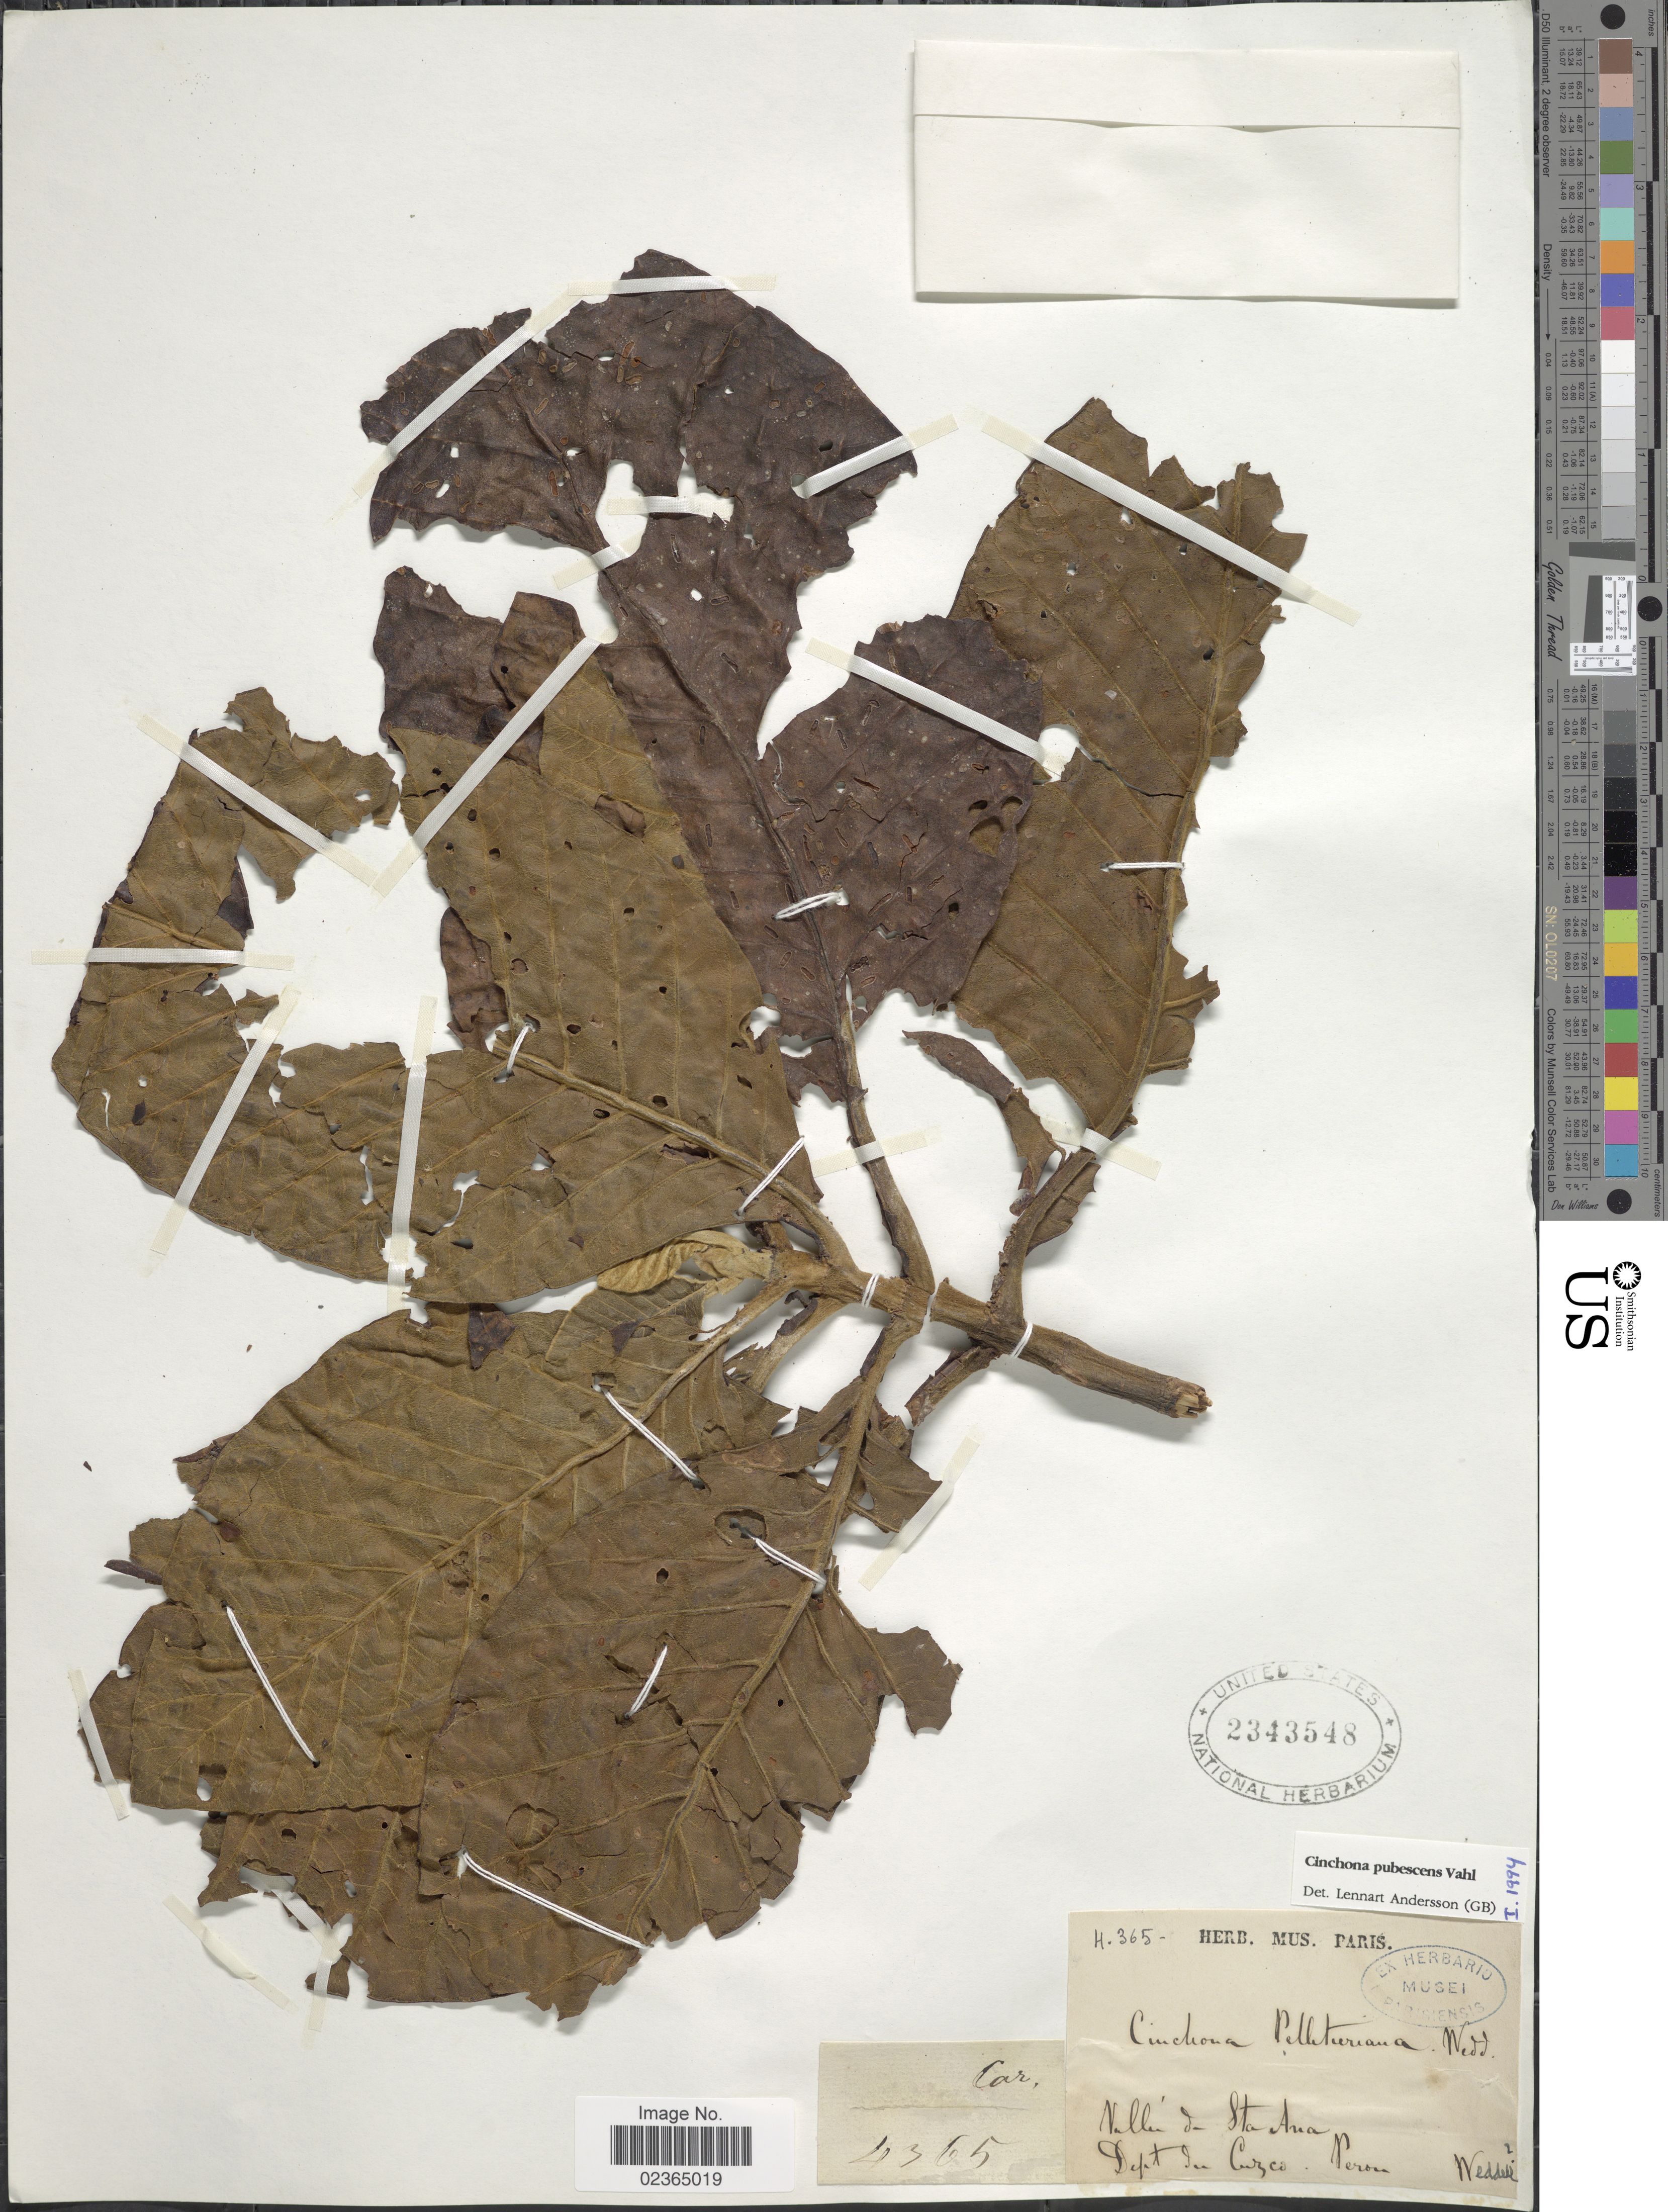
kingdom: Plantae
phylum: Tracheophyta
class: Magnoliopsida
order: Gentianales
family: Rubiaceae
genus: Cinchona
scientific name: Cinchona pubescens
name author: Vahl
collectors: -. Weddell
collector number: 4365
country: Peru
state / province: Cusco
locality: Vallee da Sta Ana, Perou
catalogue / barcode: US 2343548